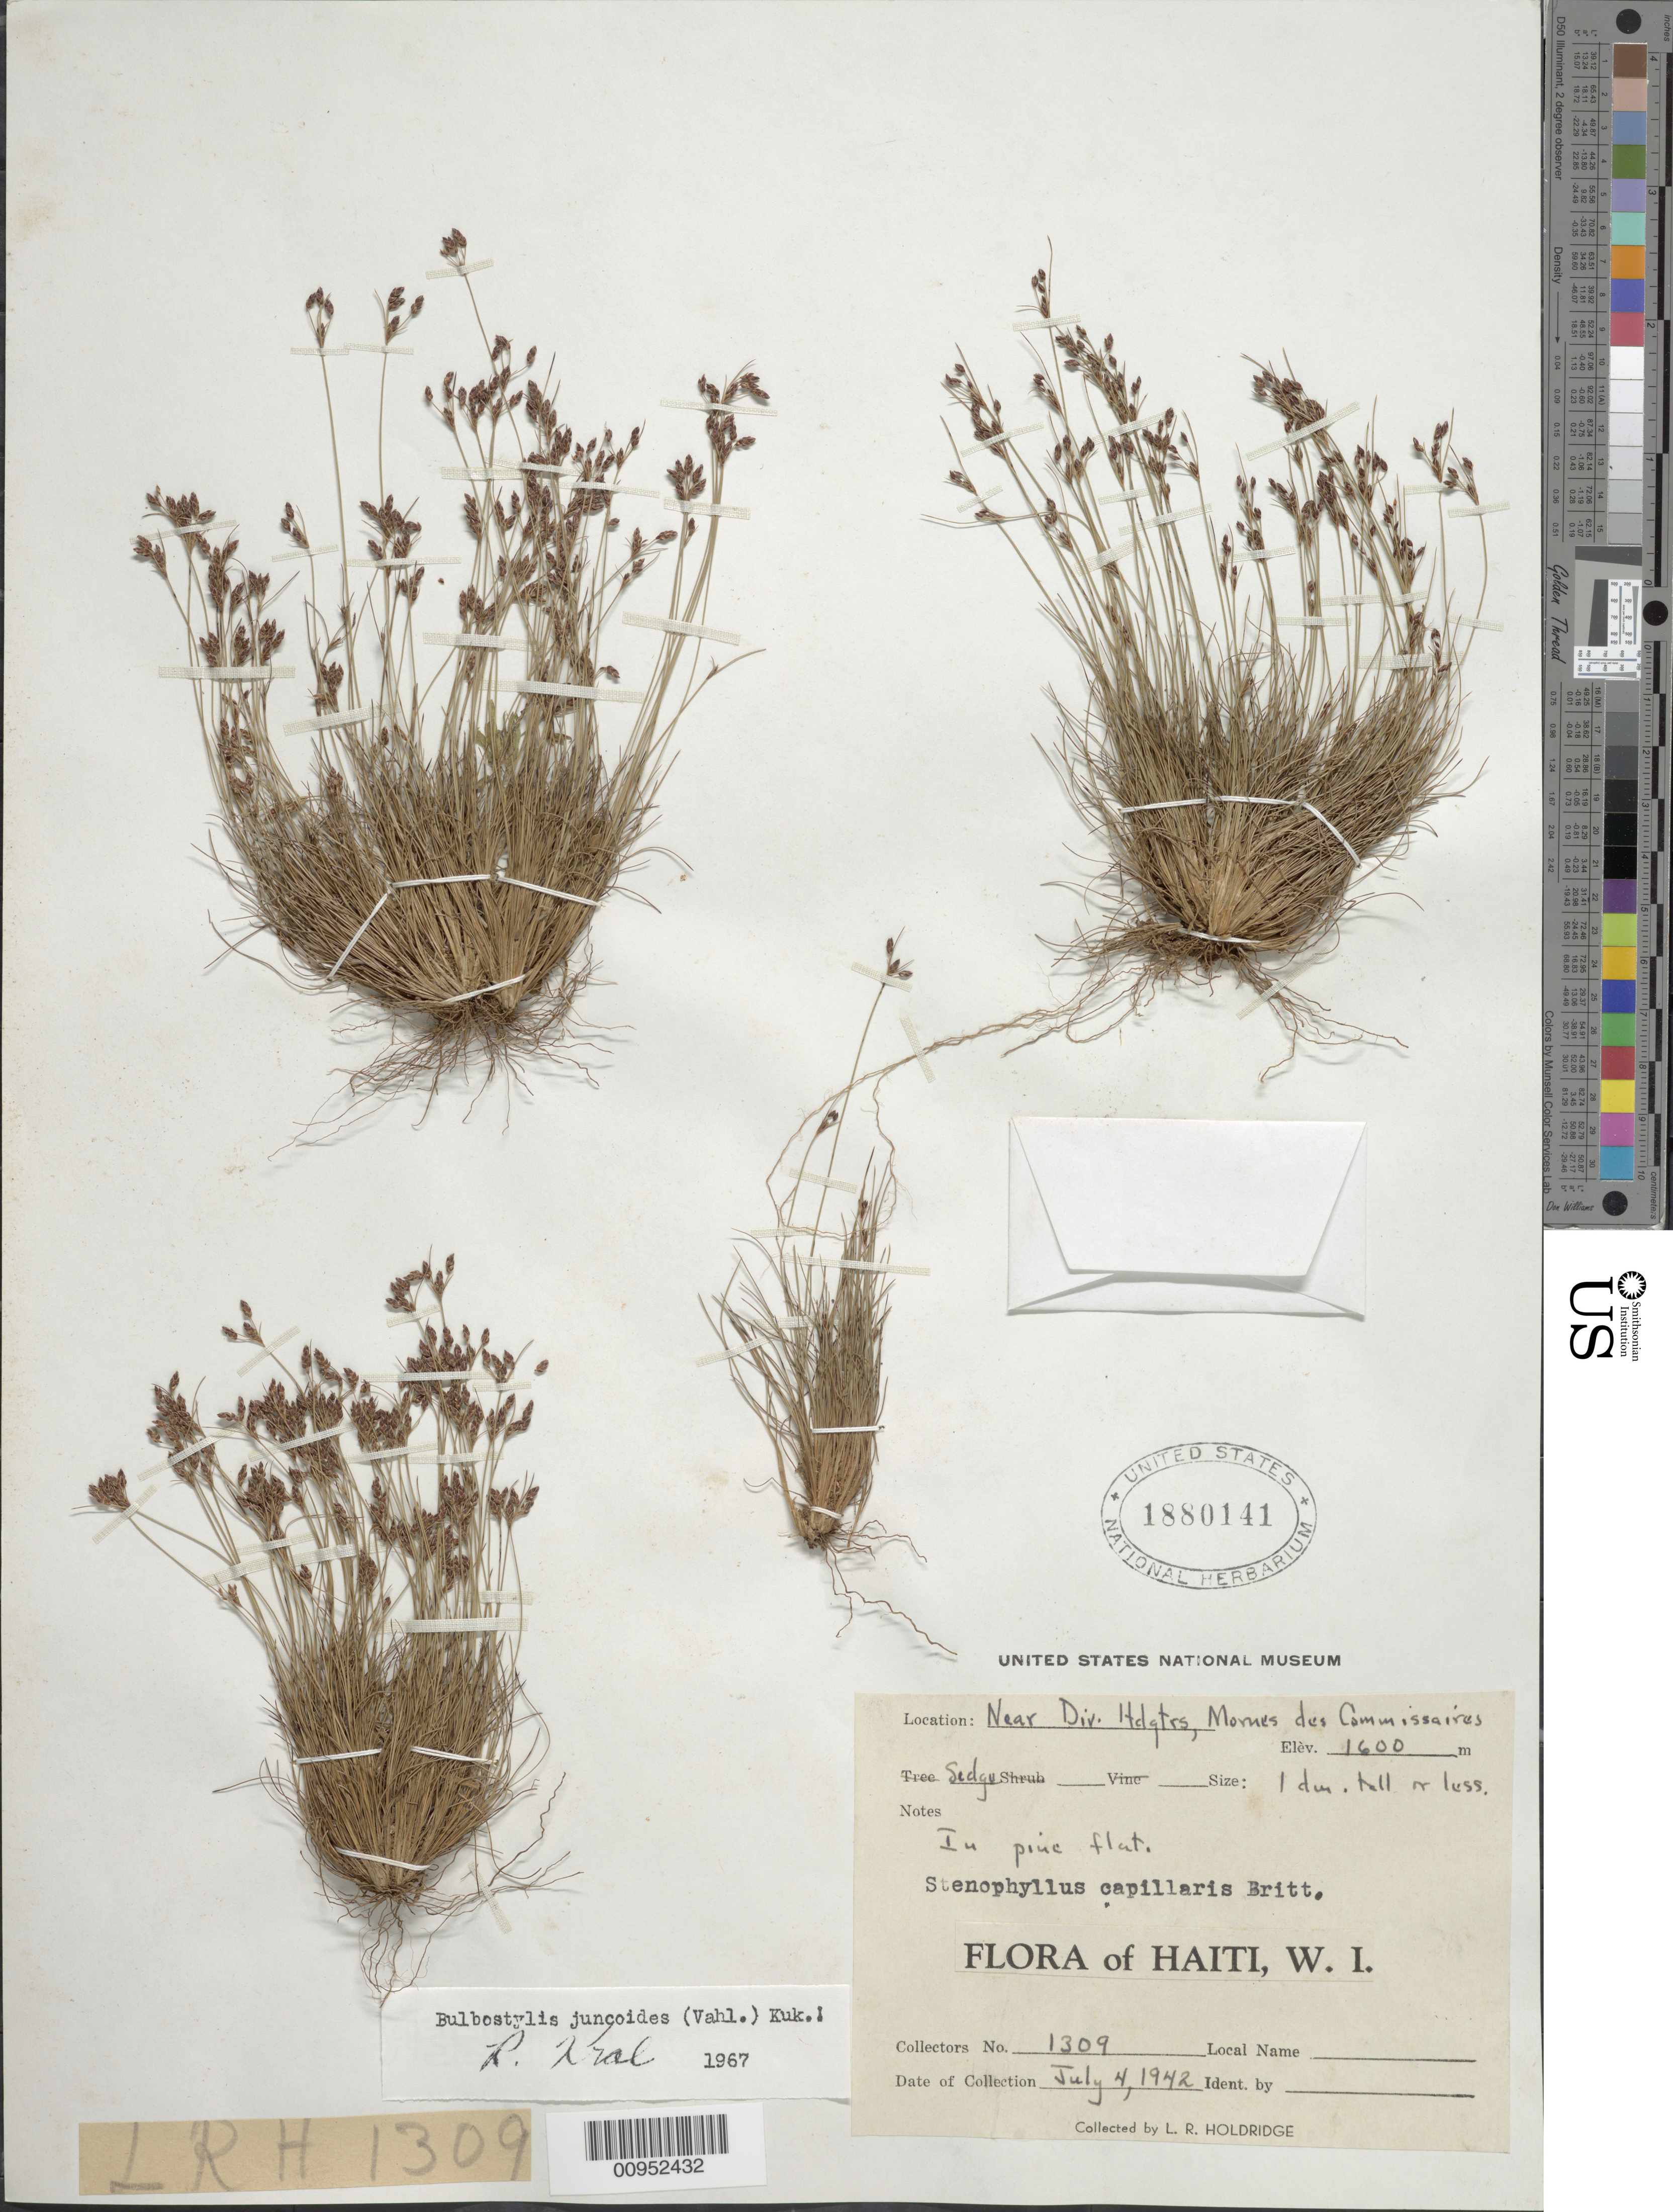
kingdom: Plantae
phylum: Tracheophyta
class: Liliopsida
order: Poales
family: Cyperaceae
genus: Bulbostylis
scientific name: Bulbostylis juncoides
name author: (Vahl) Kük. ex Herter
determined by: Kral, Robert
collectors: L. Holdridge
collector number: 1309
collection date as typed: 04 Jul 1942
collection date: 1942-07-04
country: Haiti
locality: Near Div. Headqtrs, Mornes de Commissaires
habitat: In pine flat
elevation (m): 1600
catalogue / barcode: US 1880141